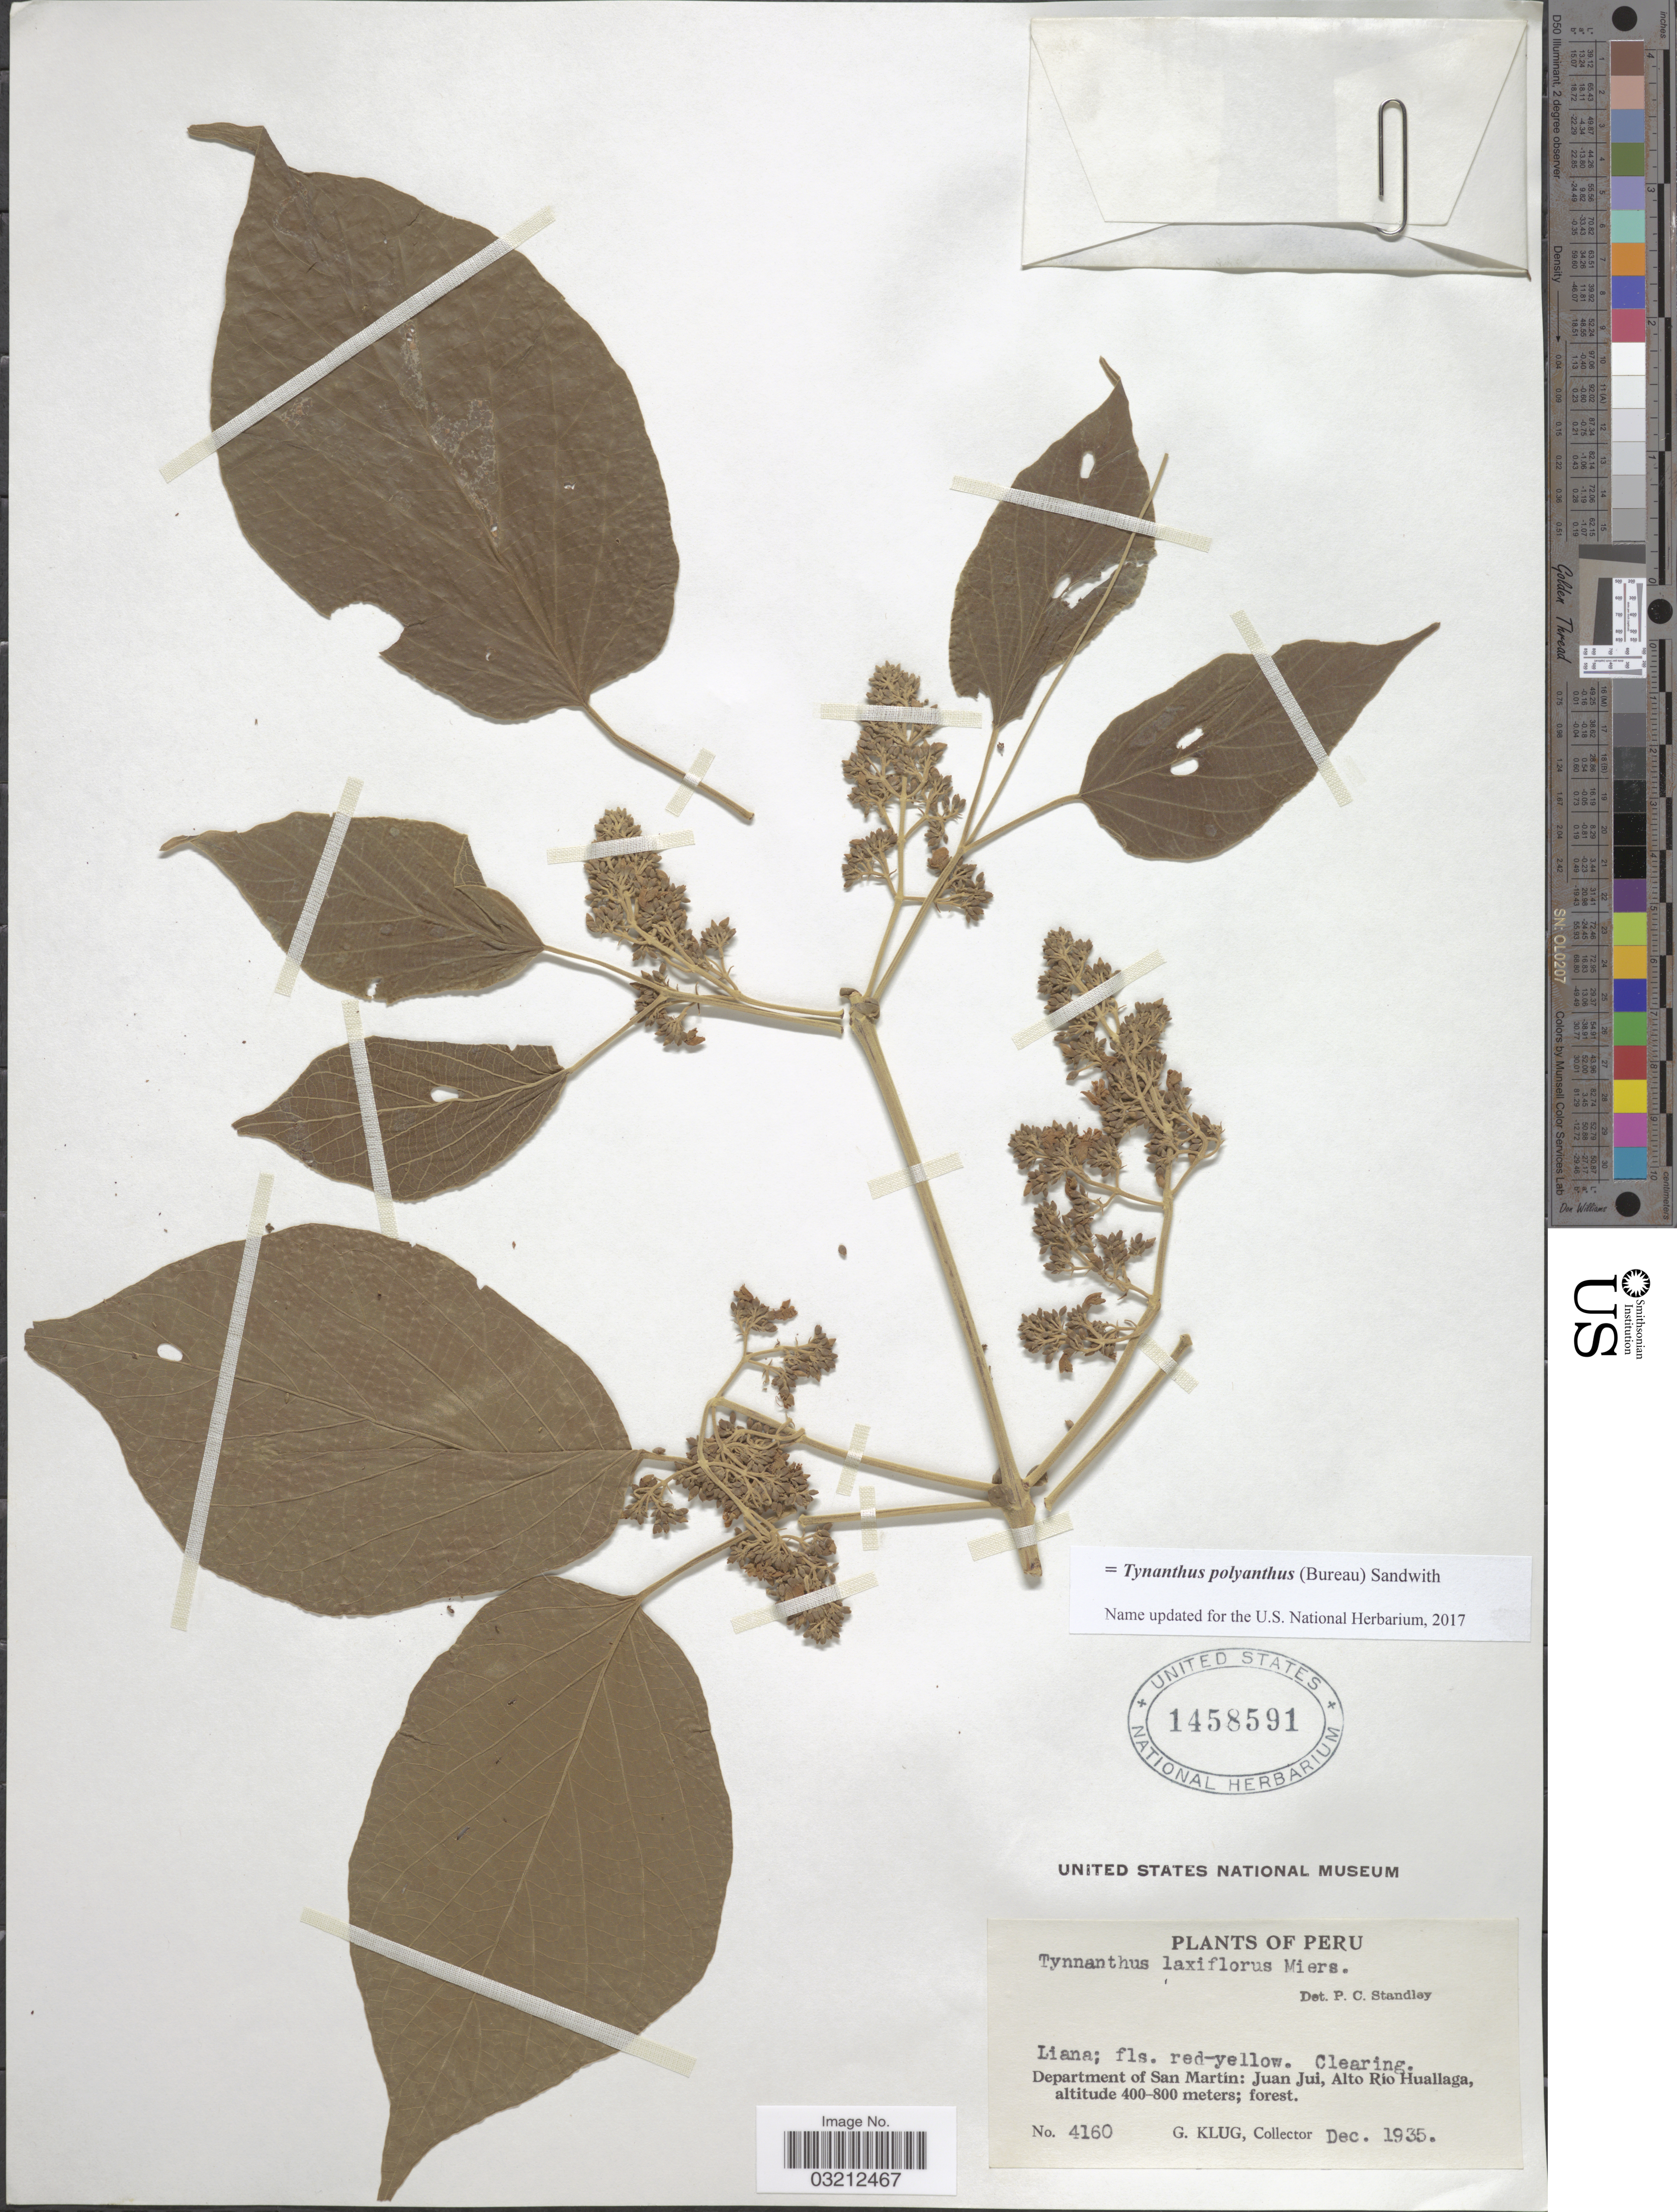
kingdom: Plantae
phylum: Tracheophyta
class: Magnoliopsida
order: Lamiales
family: Bignoniaceae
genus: Tynanthus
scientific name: Tynanthus polyanthus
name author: (Bureau) Sandwith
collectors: G. Klug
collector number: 4160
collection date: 1935-12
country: Peru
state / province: San Martín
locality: Department of San Martín: Juan Jui, Alto Río Huallaga.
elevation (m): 400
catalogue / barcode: US 1458591